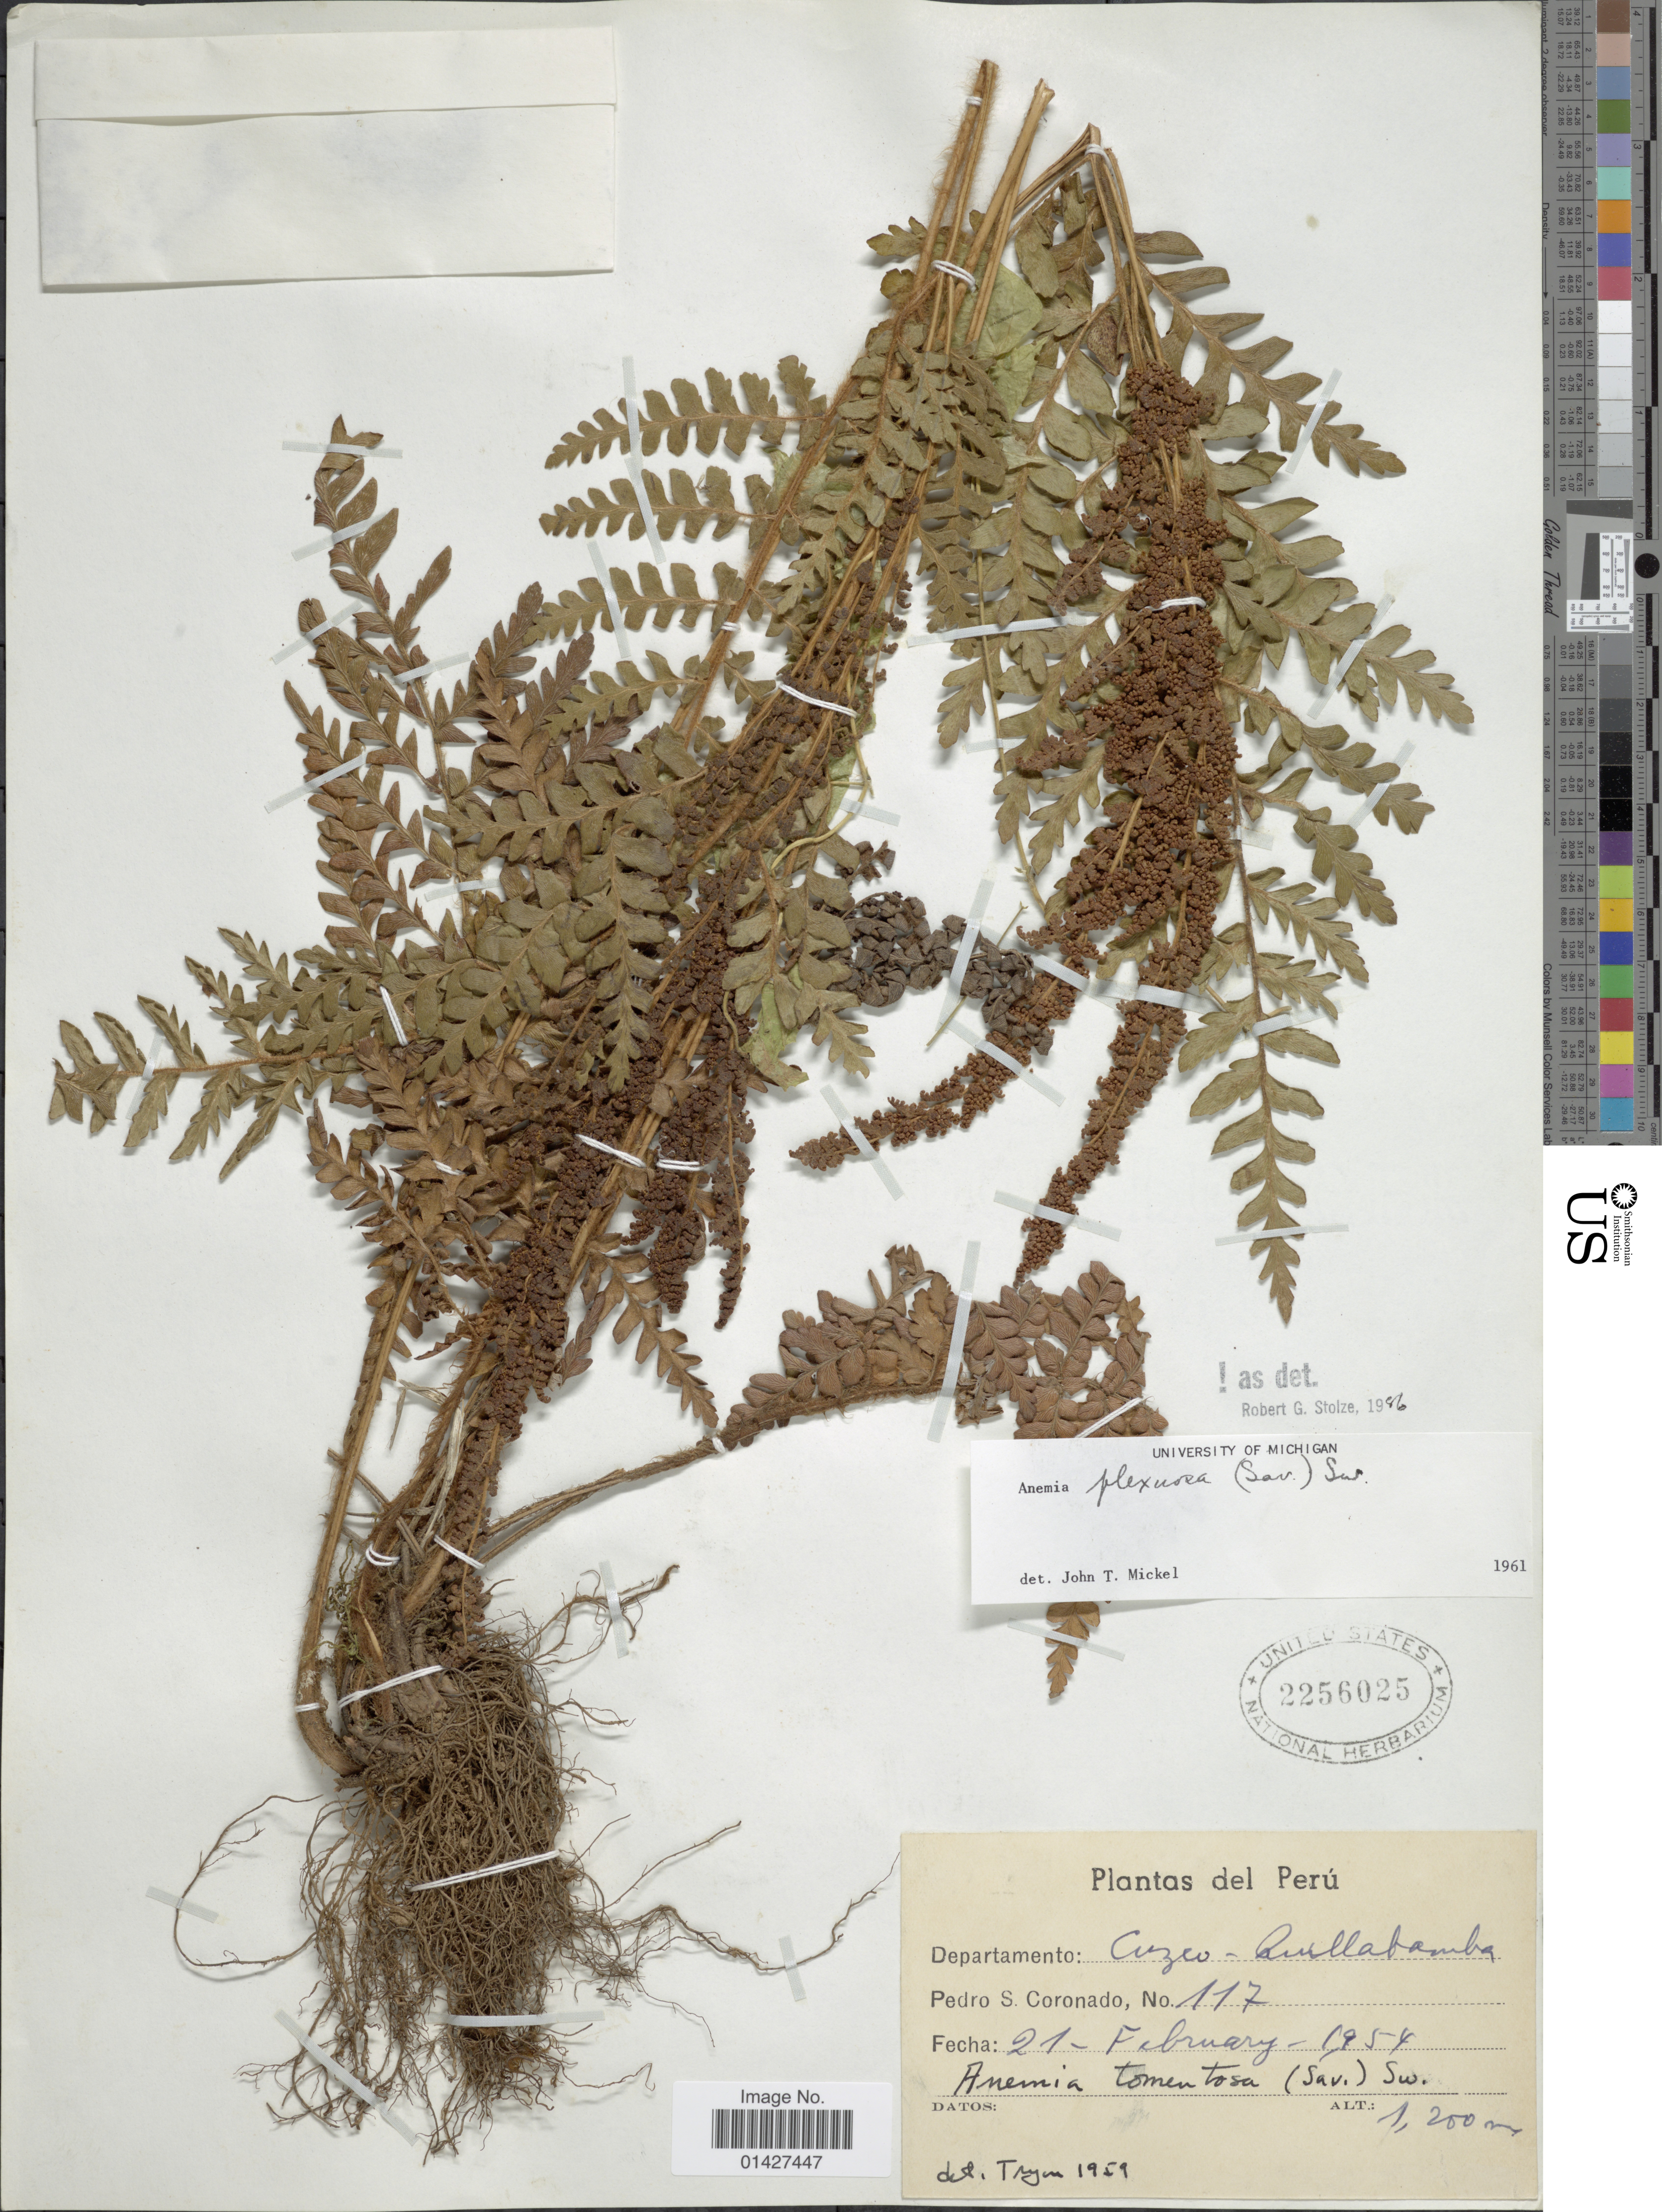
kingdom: Plantae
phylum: Tracheophyta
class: Polypodiopsida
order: Schizaeales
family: Anemiaceae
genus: Anemia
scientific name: Anemia flexuosa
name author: (Savigny) Sw.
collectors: P. Coronado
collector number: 117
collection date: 1954-02-21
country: Peru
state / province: Cusco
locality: Quillabamba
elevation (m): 1200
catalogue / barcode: US 2256025